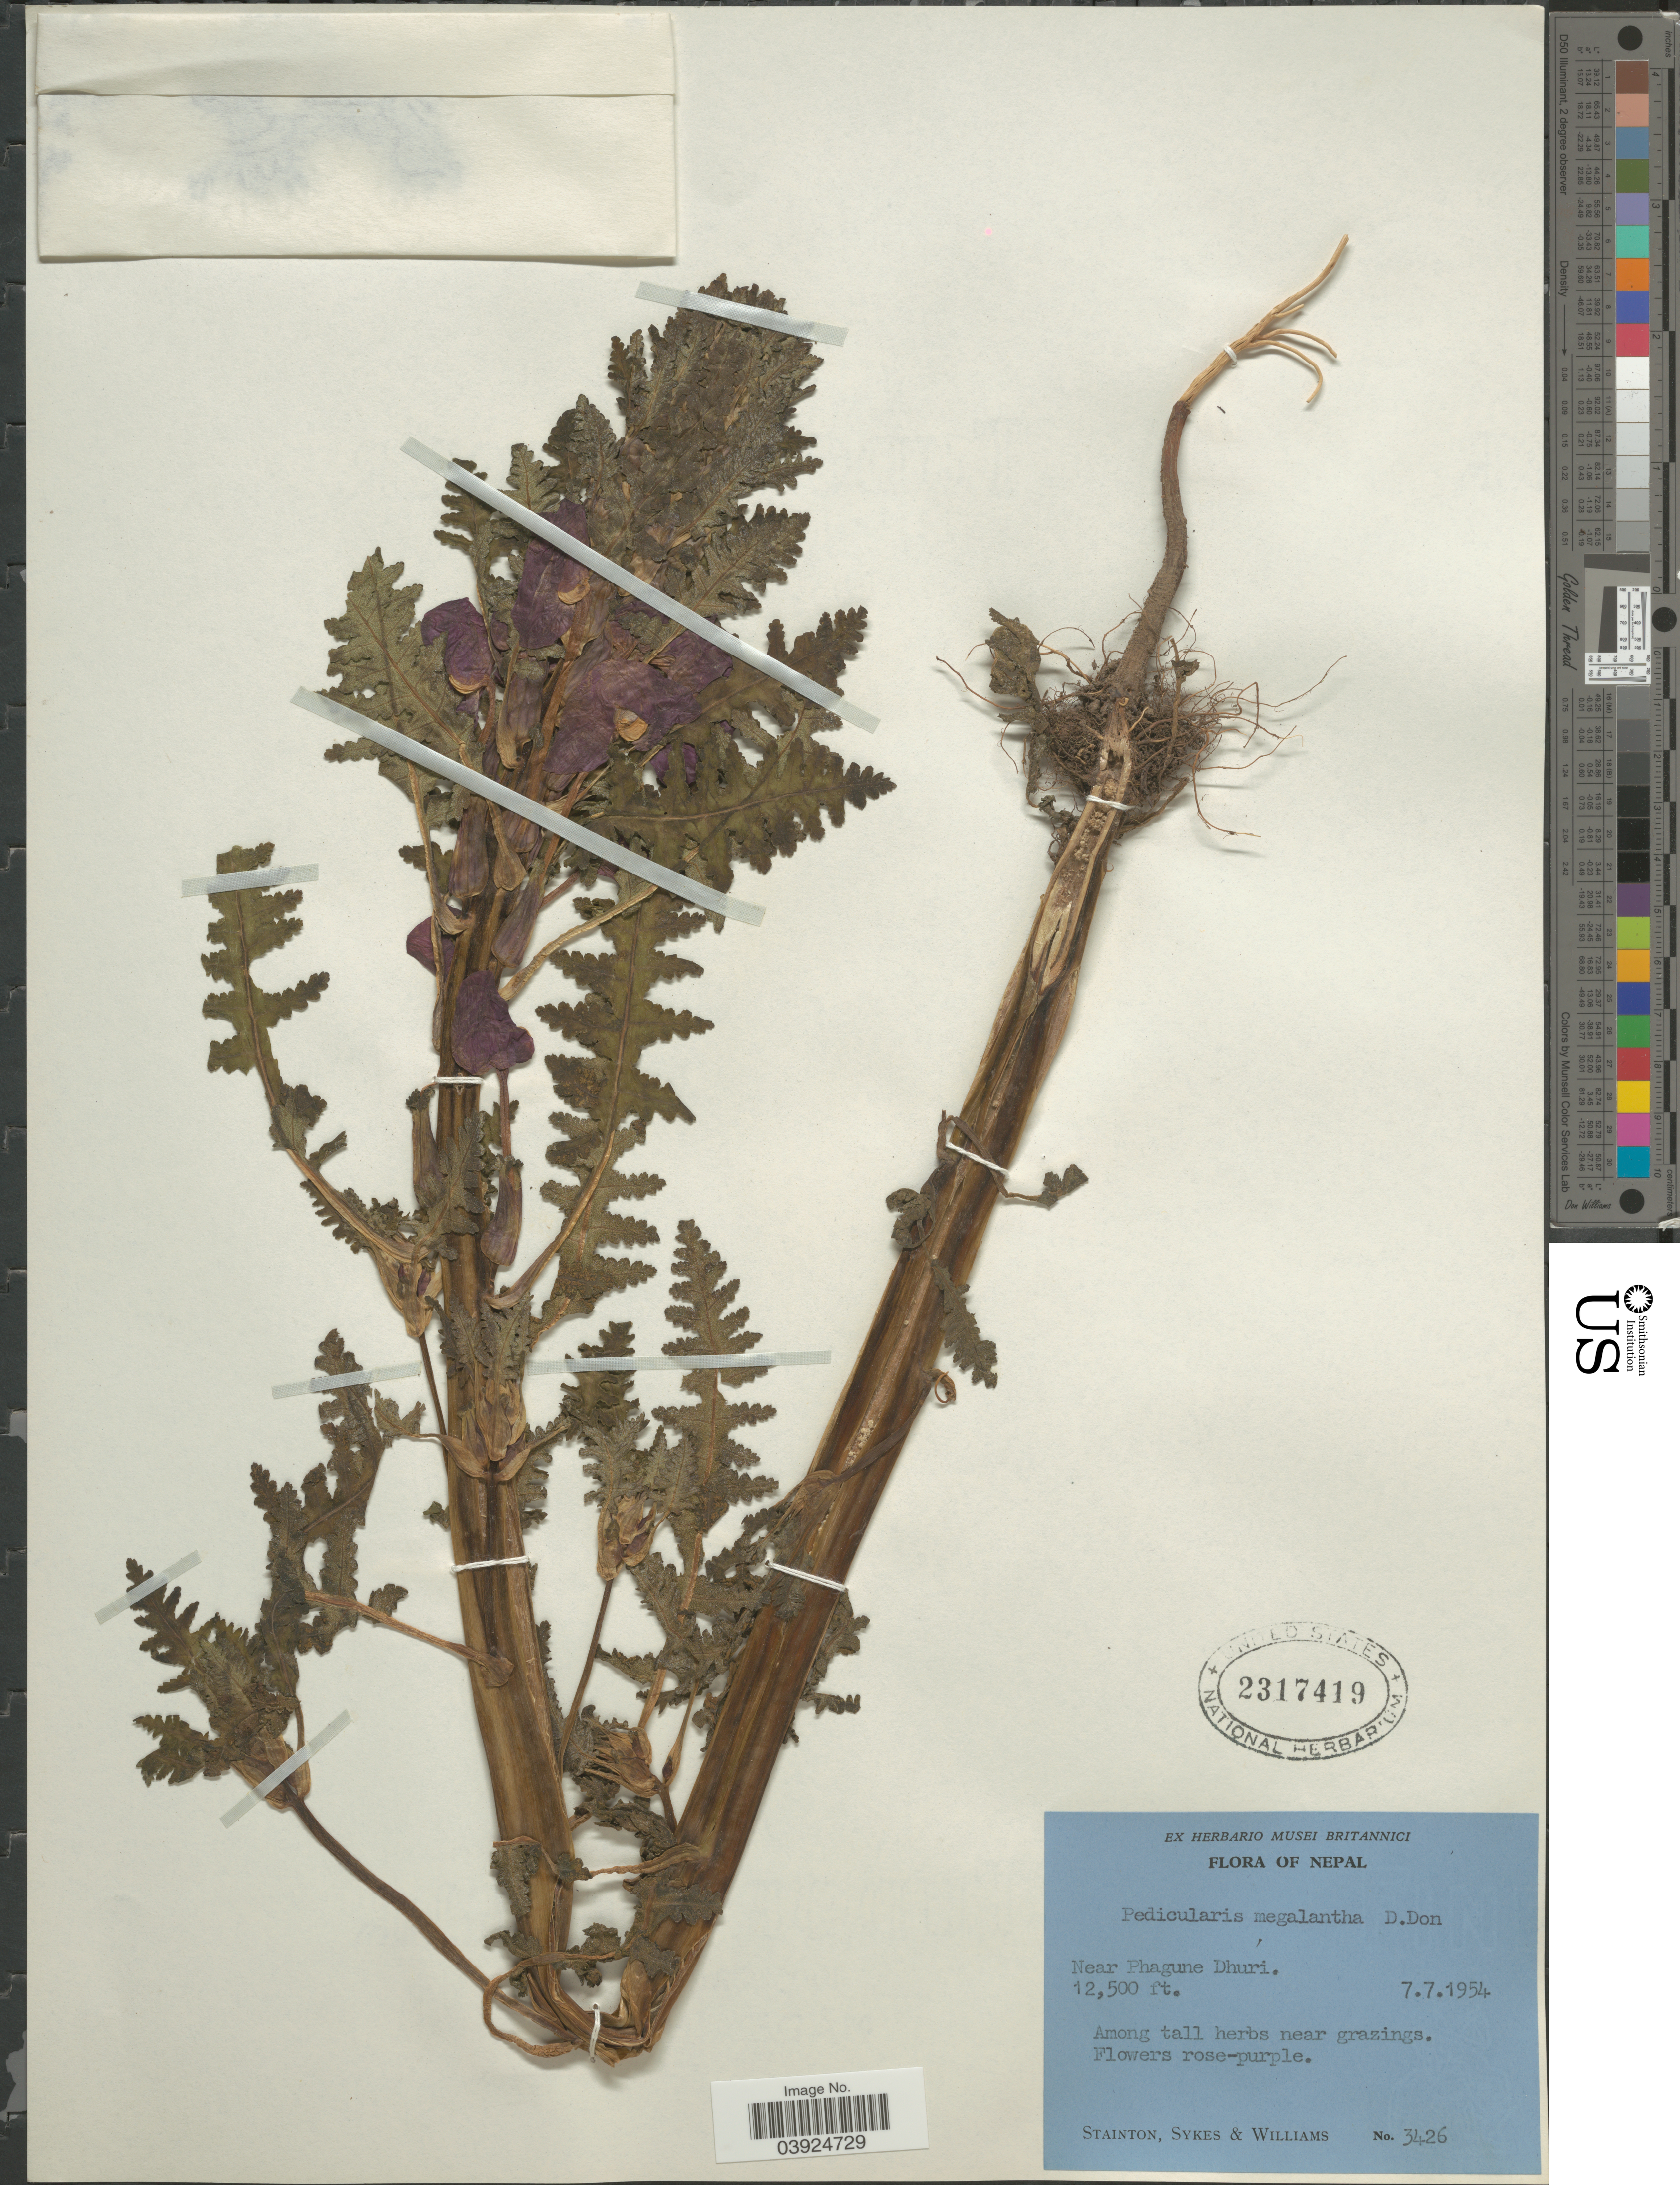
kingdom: Plantae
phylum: Tracheophyta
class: Magnoliopsida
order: Lamiales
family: Orobanchaceae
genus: Pedicularis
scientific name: Pedicularis megalantha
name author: D. Don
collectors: -. Stainton, Sykes, -- & -- Williams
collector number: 3426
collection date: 1954-07-07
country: Nepal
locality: Near Phagune Dhuri.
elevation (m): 3810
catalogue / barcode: US 2317419